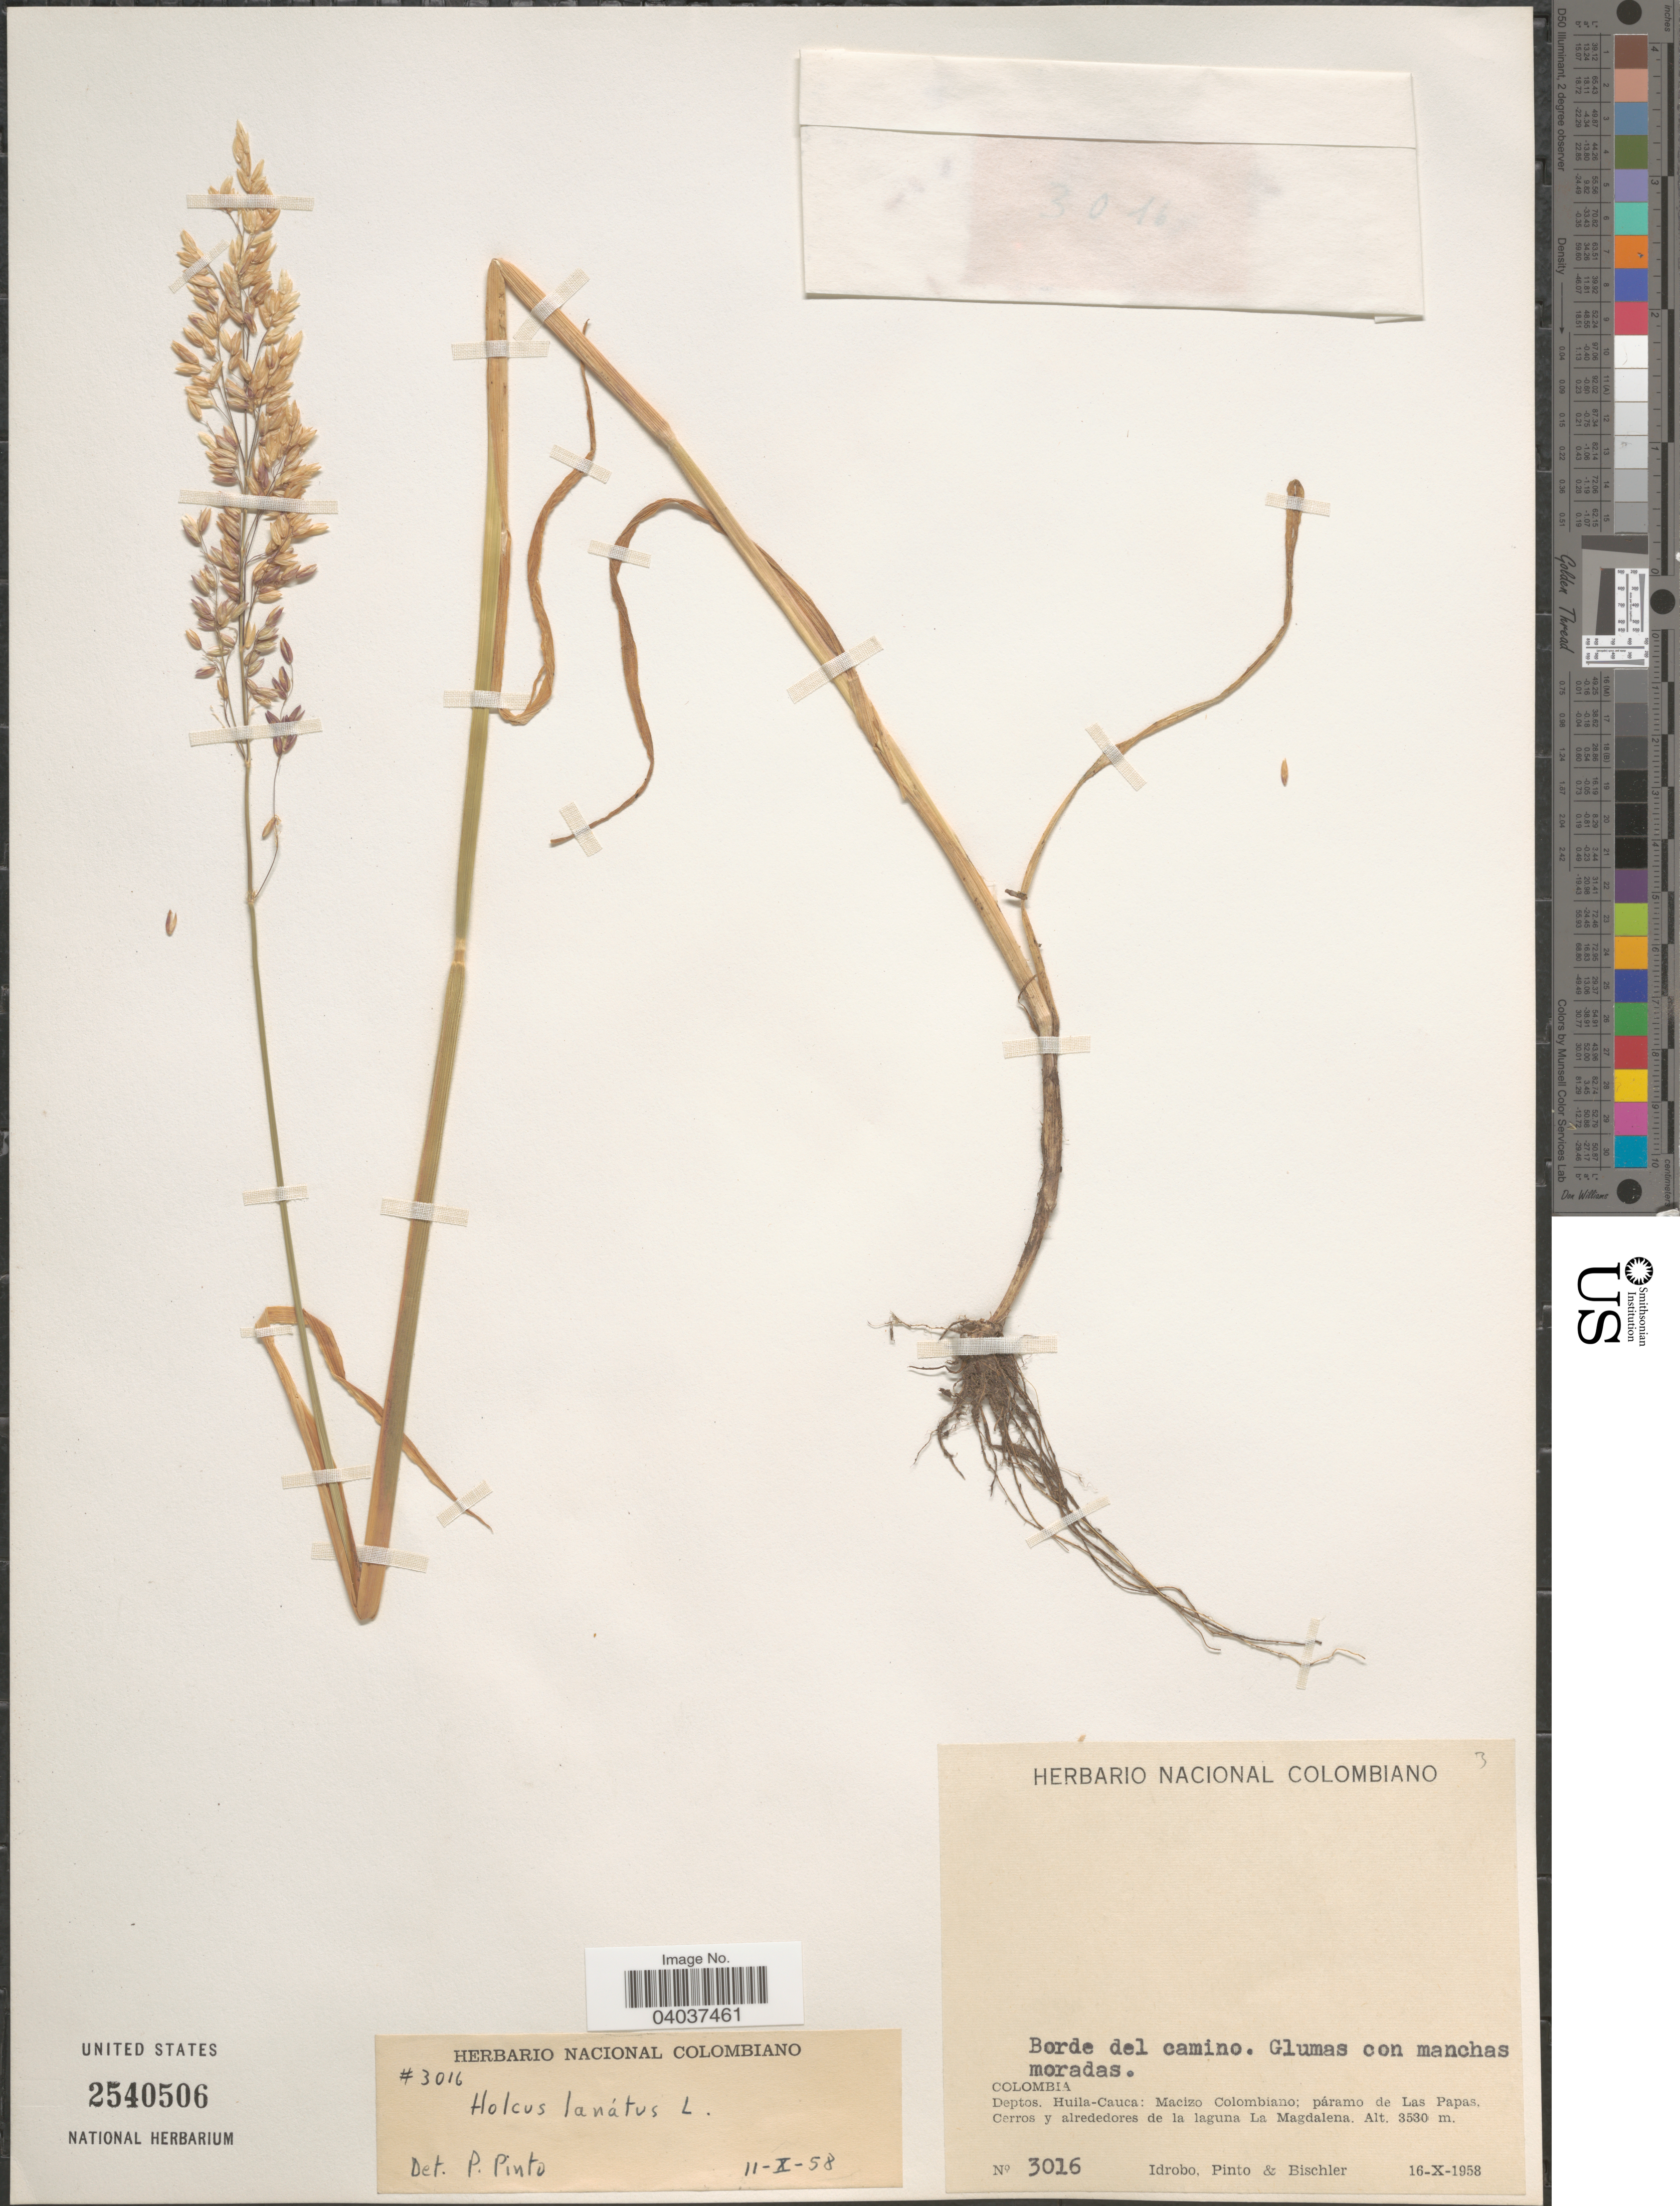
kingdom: Plantae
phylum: Tracheophyta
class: Liliopsida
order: Poales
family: Poaceae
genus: Holcus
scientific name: Holcus lanatus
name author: L.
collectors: -- Idrobo, Pinto, -- & -. Bischler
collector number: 3016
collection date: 1958-10-16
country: Colombia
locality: Deptos. Huila-Cauca: Macizo Colombiano; páramo de Las Papas, Cerros y alrededores de la laguna La Magdalena.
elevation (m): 3530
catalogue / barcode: US 2540506